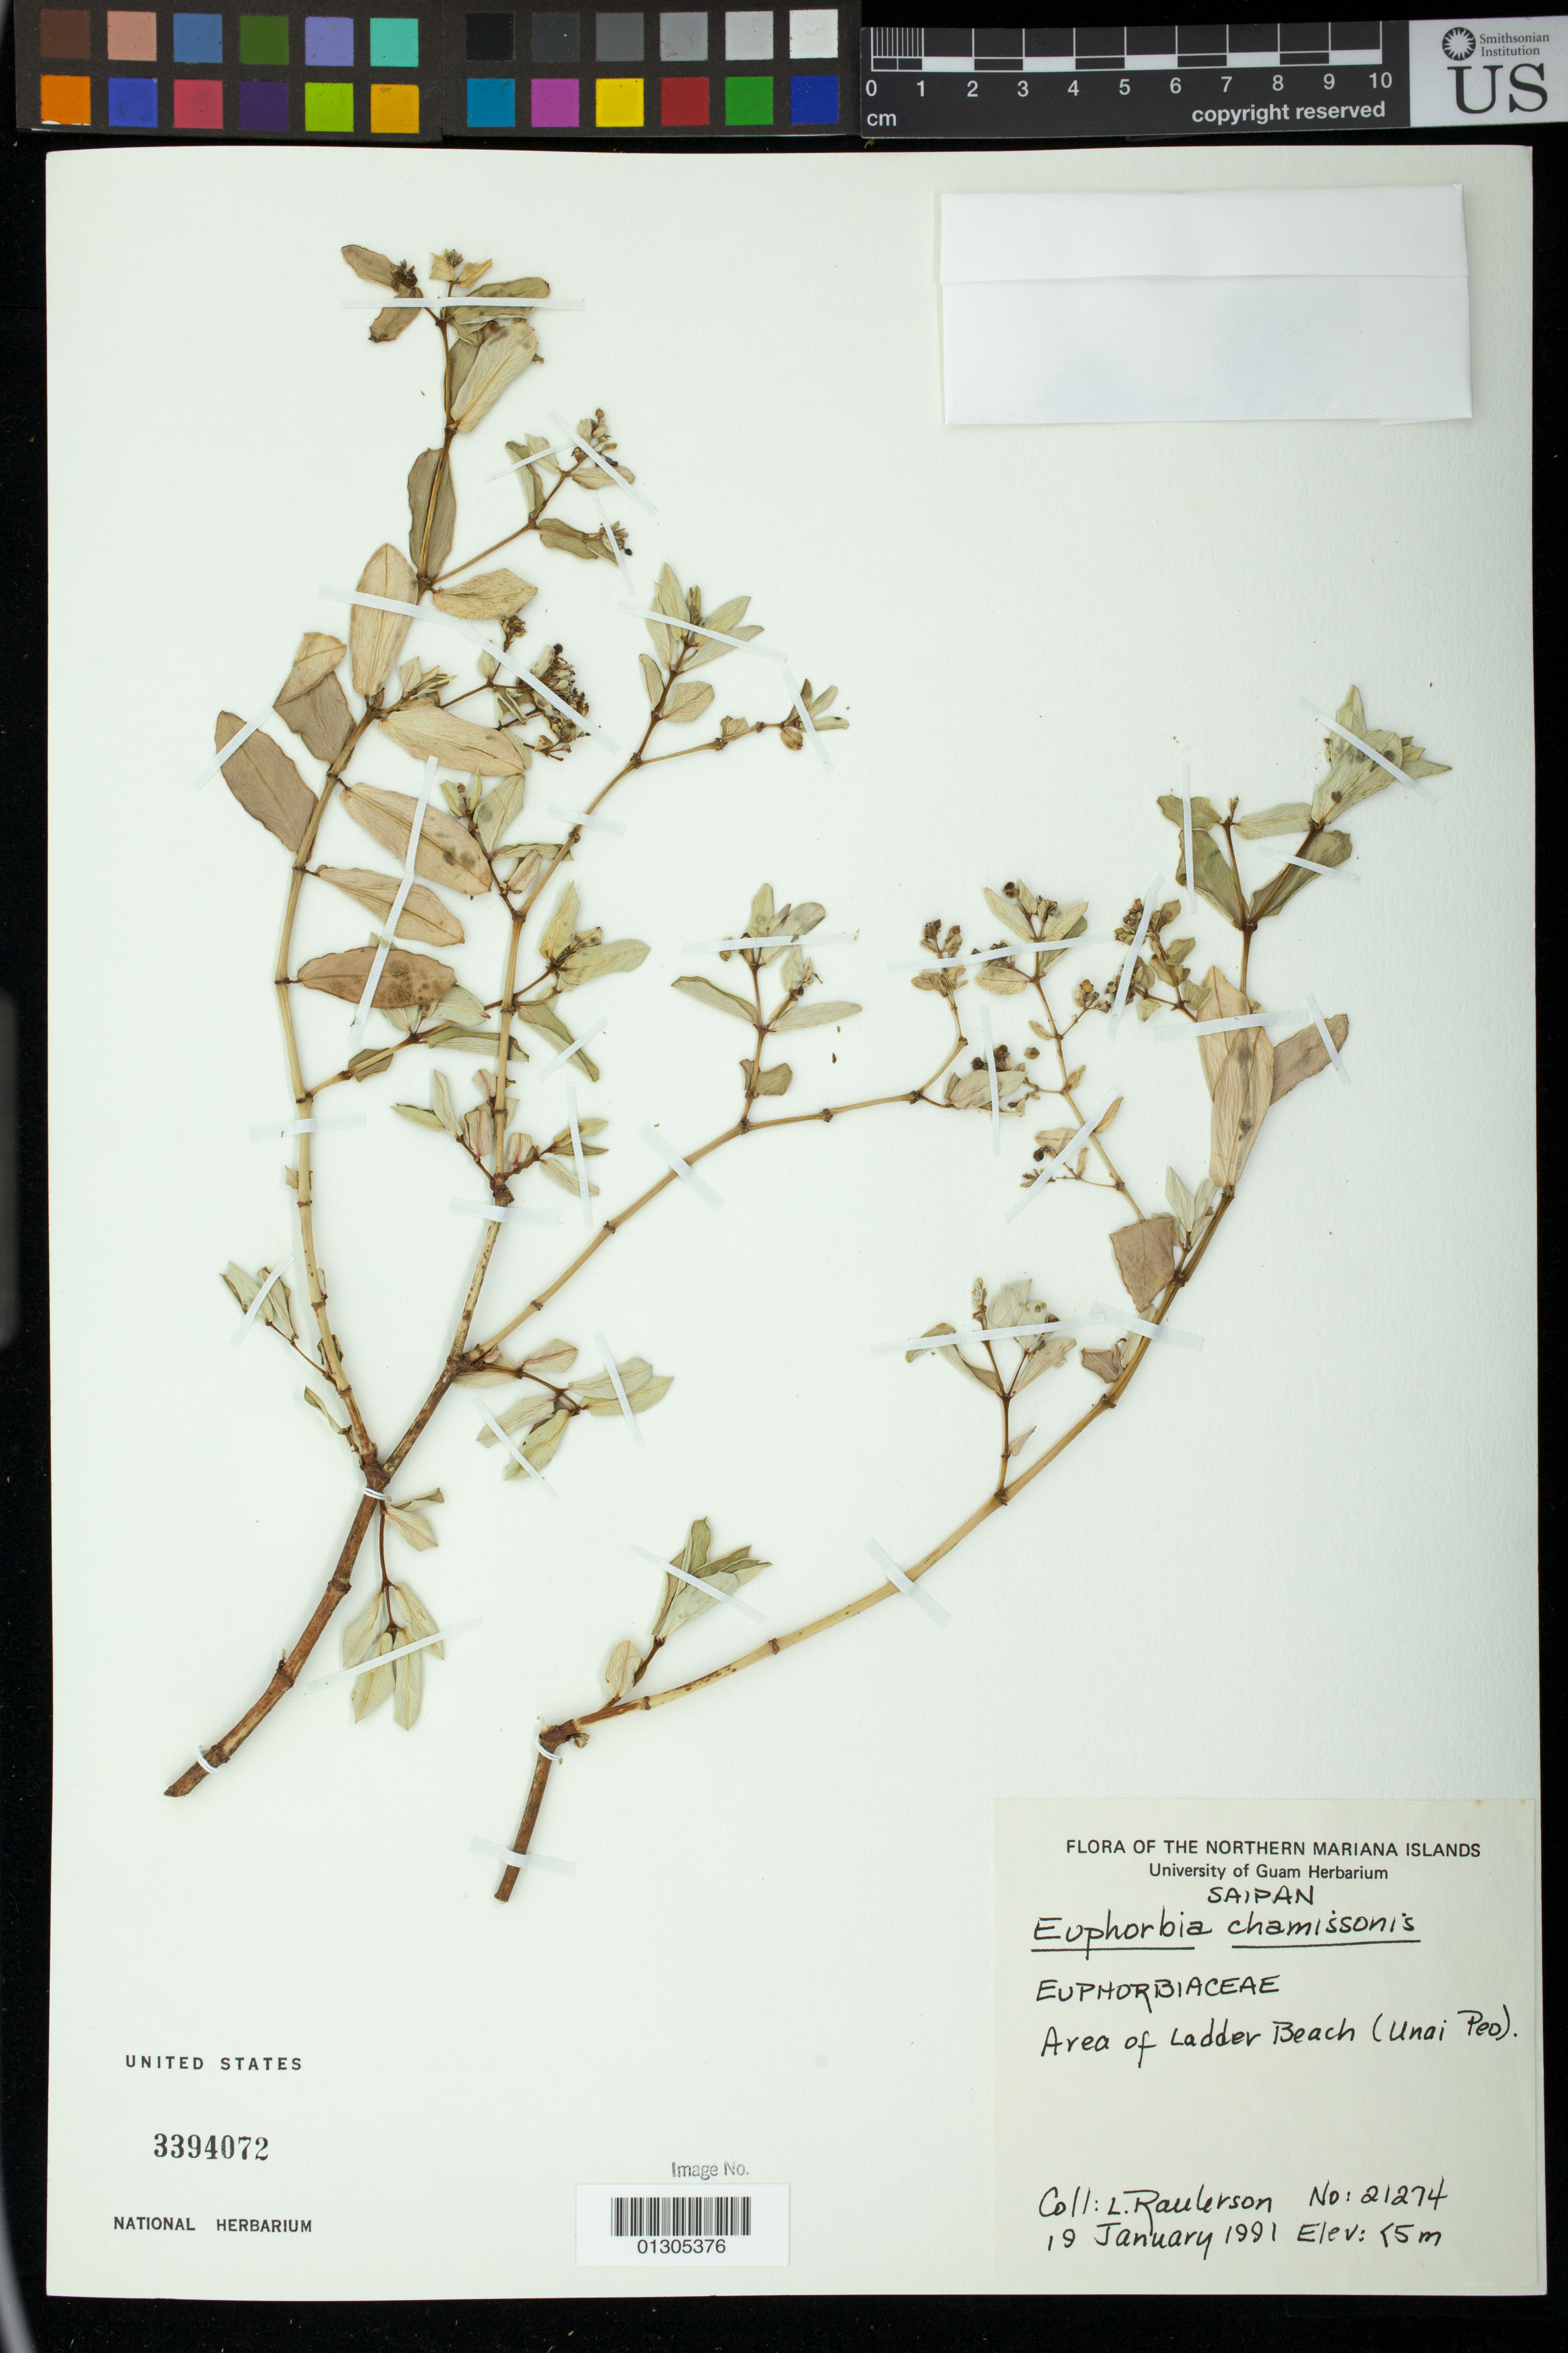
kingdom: Plantae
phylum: Tracheophyta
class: Magnoliopsida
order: Malpighiales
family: Euphorbiaceae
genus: Euphorbia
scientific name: Euphorbia chamissonis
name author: (Klotzsch ex Klotzsch & Garcke) Boiss.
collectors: L. Raulerson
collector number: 21274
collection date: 1991-01-19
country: Northern Mariana Islands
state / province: Saipan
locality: Area of Ladder Beach (Unai Peo).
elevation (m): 5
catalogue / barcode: US 3394072